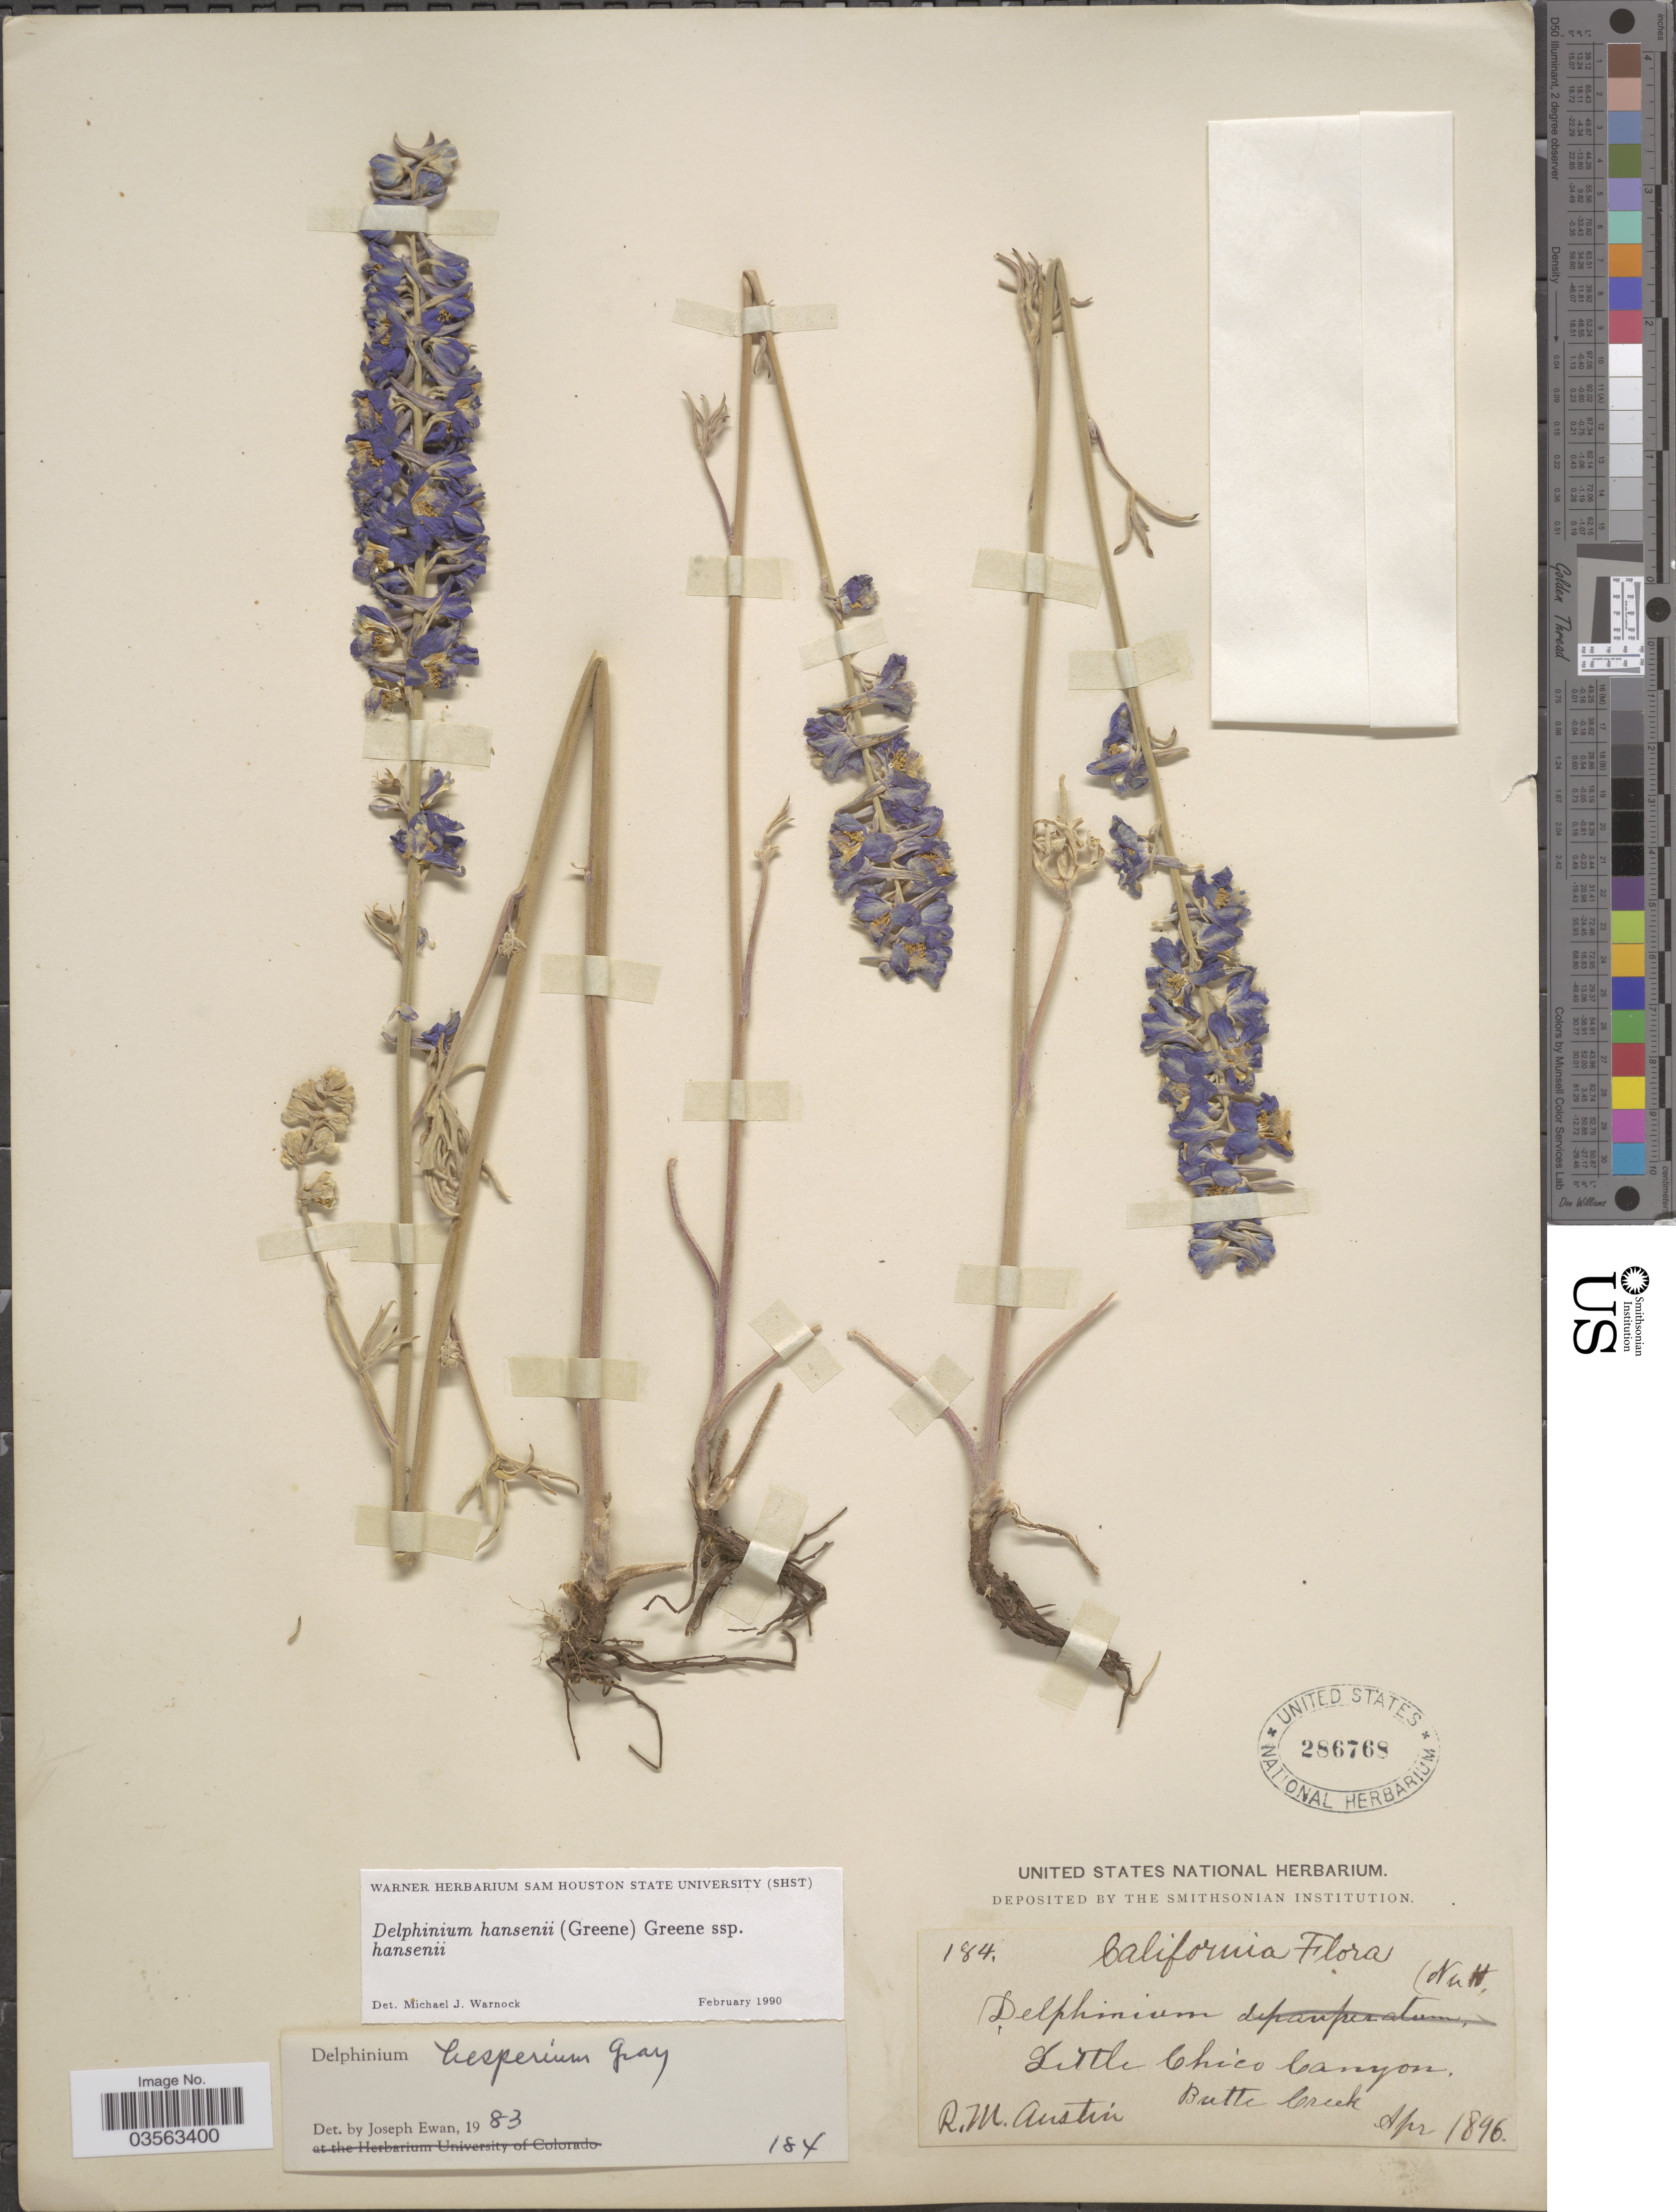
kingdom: Plantae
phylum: Tracheophyta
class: Magnoliopsida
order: Ranunculales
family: Ranunculaceae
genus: Delphinium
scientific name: Delphinium hansenii subsp. hansenii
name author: (Greene) Greene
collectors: R. Austin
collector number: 184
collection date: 1896-04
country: United States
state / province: California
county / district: Butte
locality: Little Chico Canyon. Butte Creek.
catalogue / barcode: US 286768